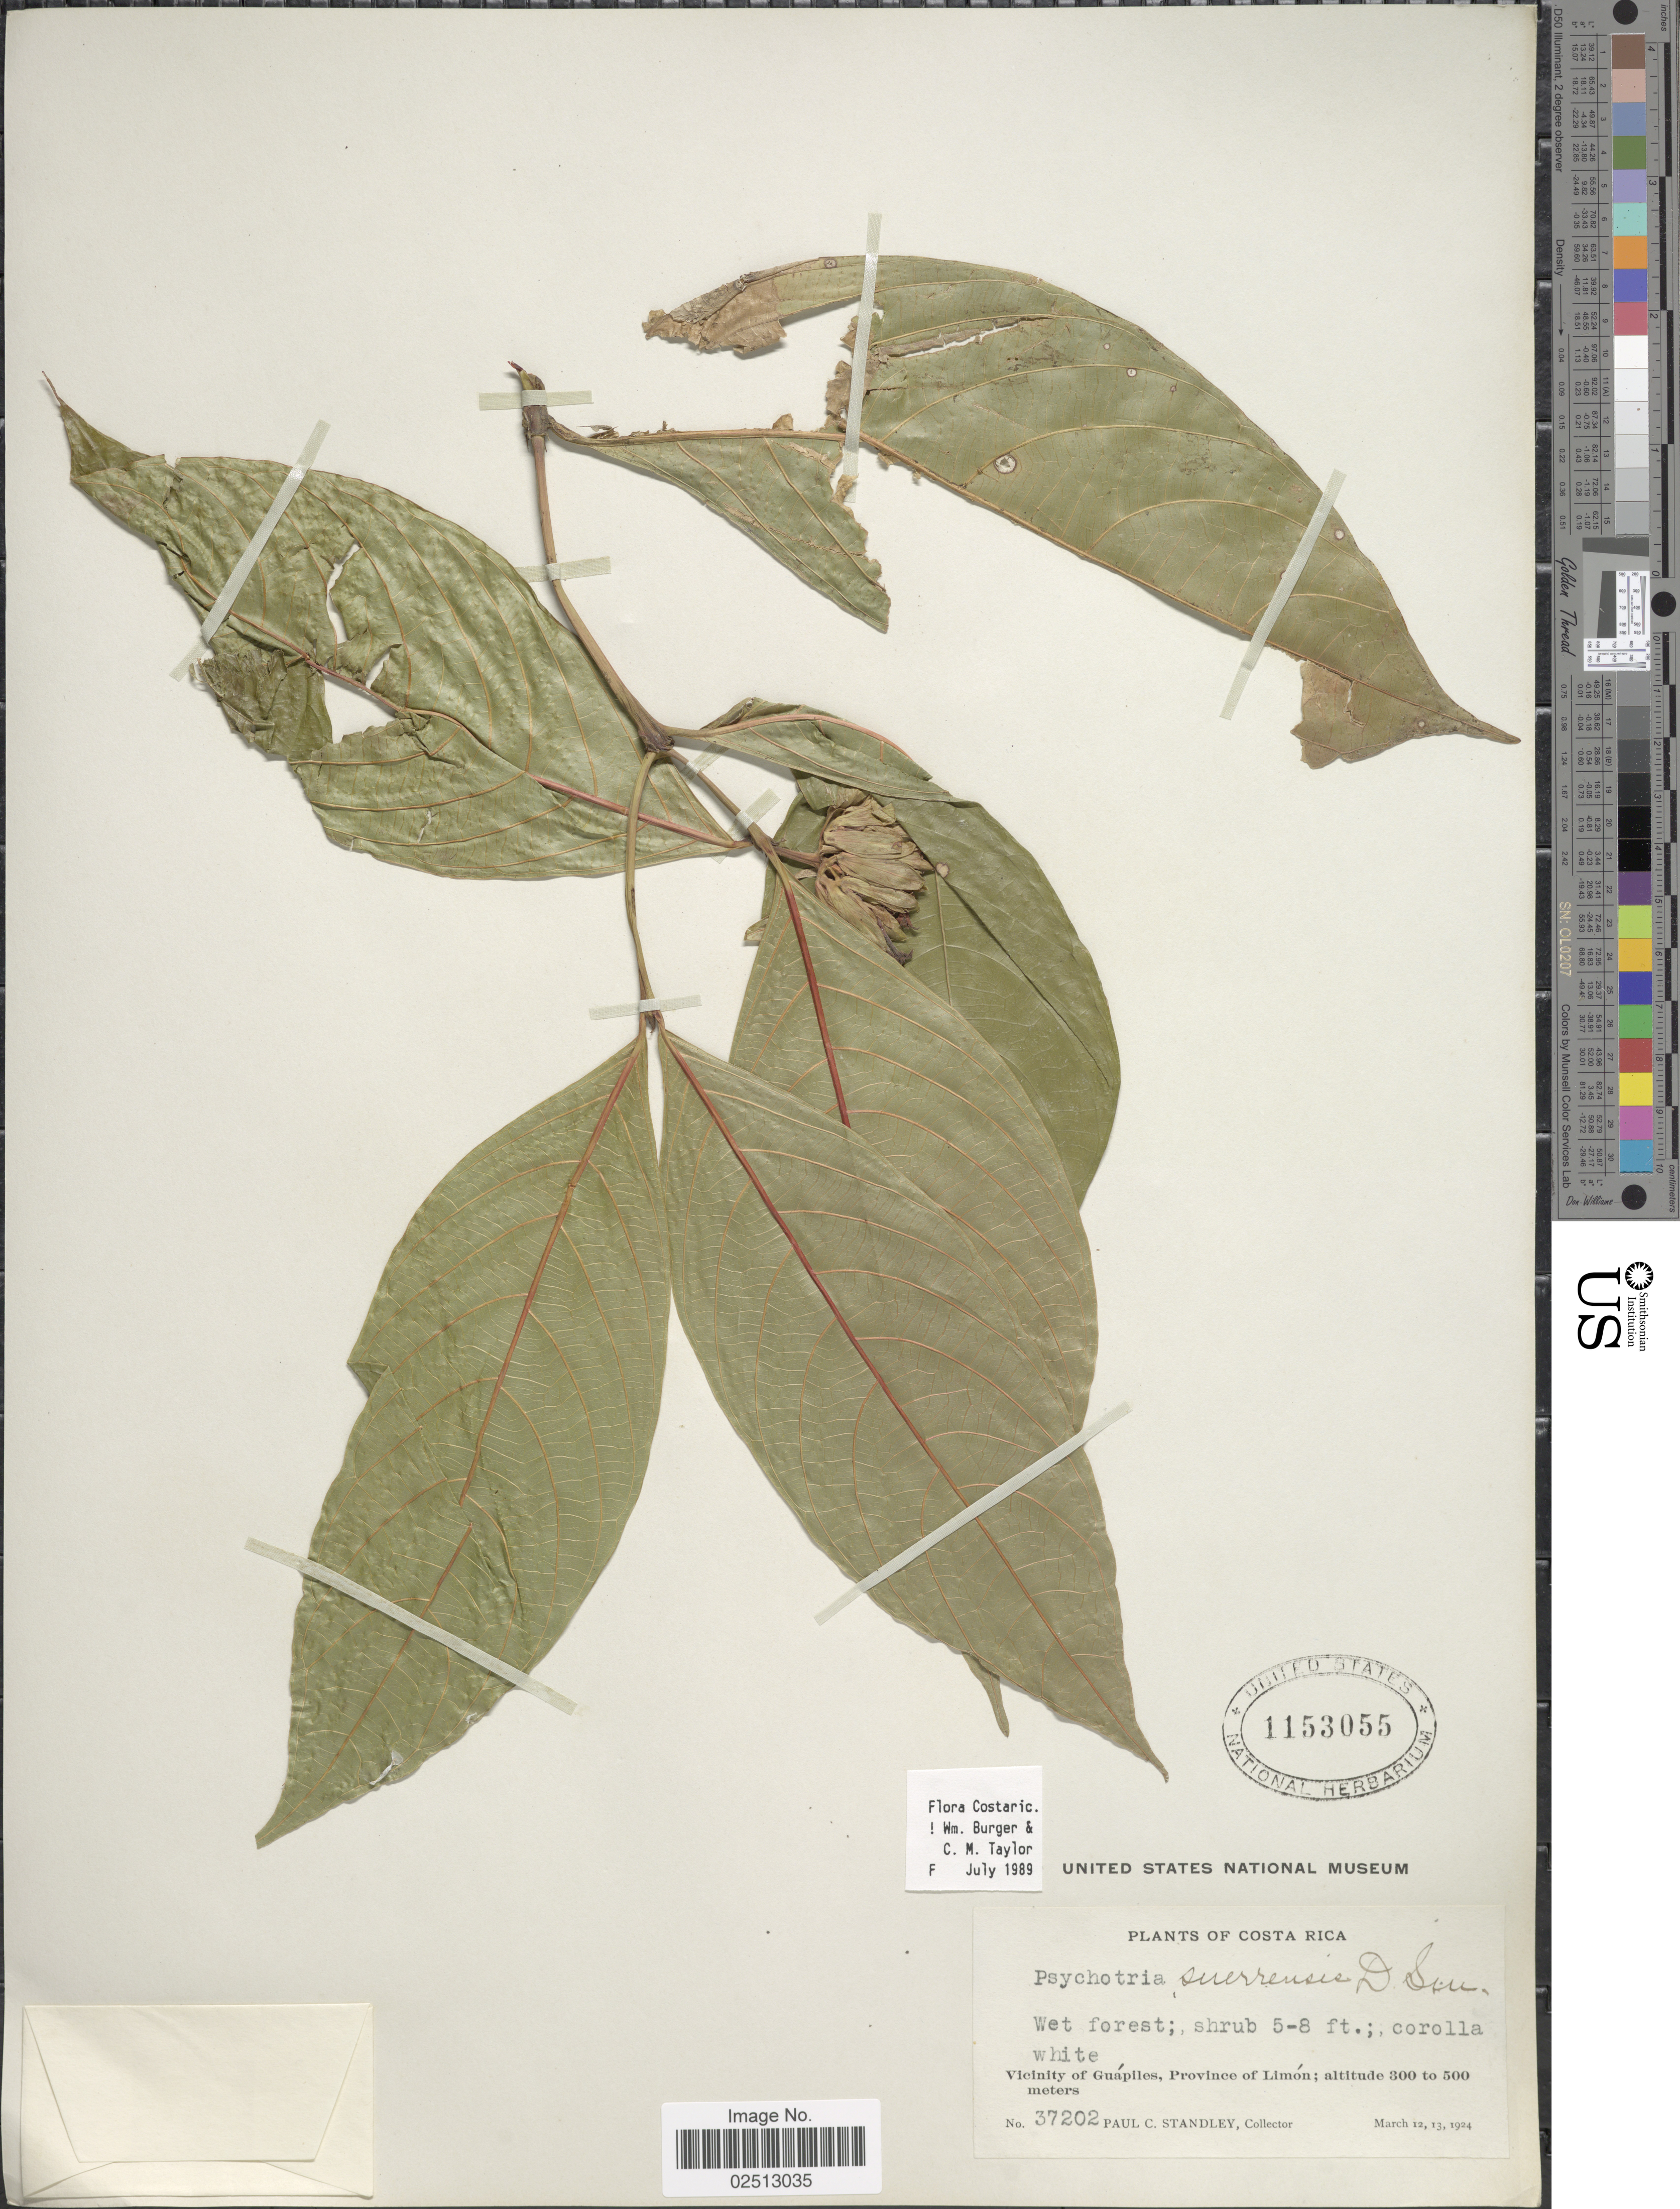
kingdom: Plantae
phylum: Tracheophyta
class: Magnoliopsida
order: Gentianales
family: Rubiaceae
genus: Psychotria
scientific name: Psychotria suerrensis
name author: Donn. Sm.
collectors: P. C. Standley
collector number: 37202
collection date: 1924-03-12/1924-03-13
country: Costa Rica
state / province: Limón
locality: Vicinity of Guapiles, Province of Limon.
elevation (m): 300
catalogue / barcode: US 1153055